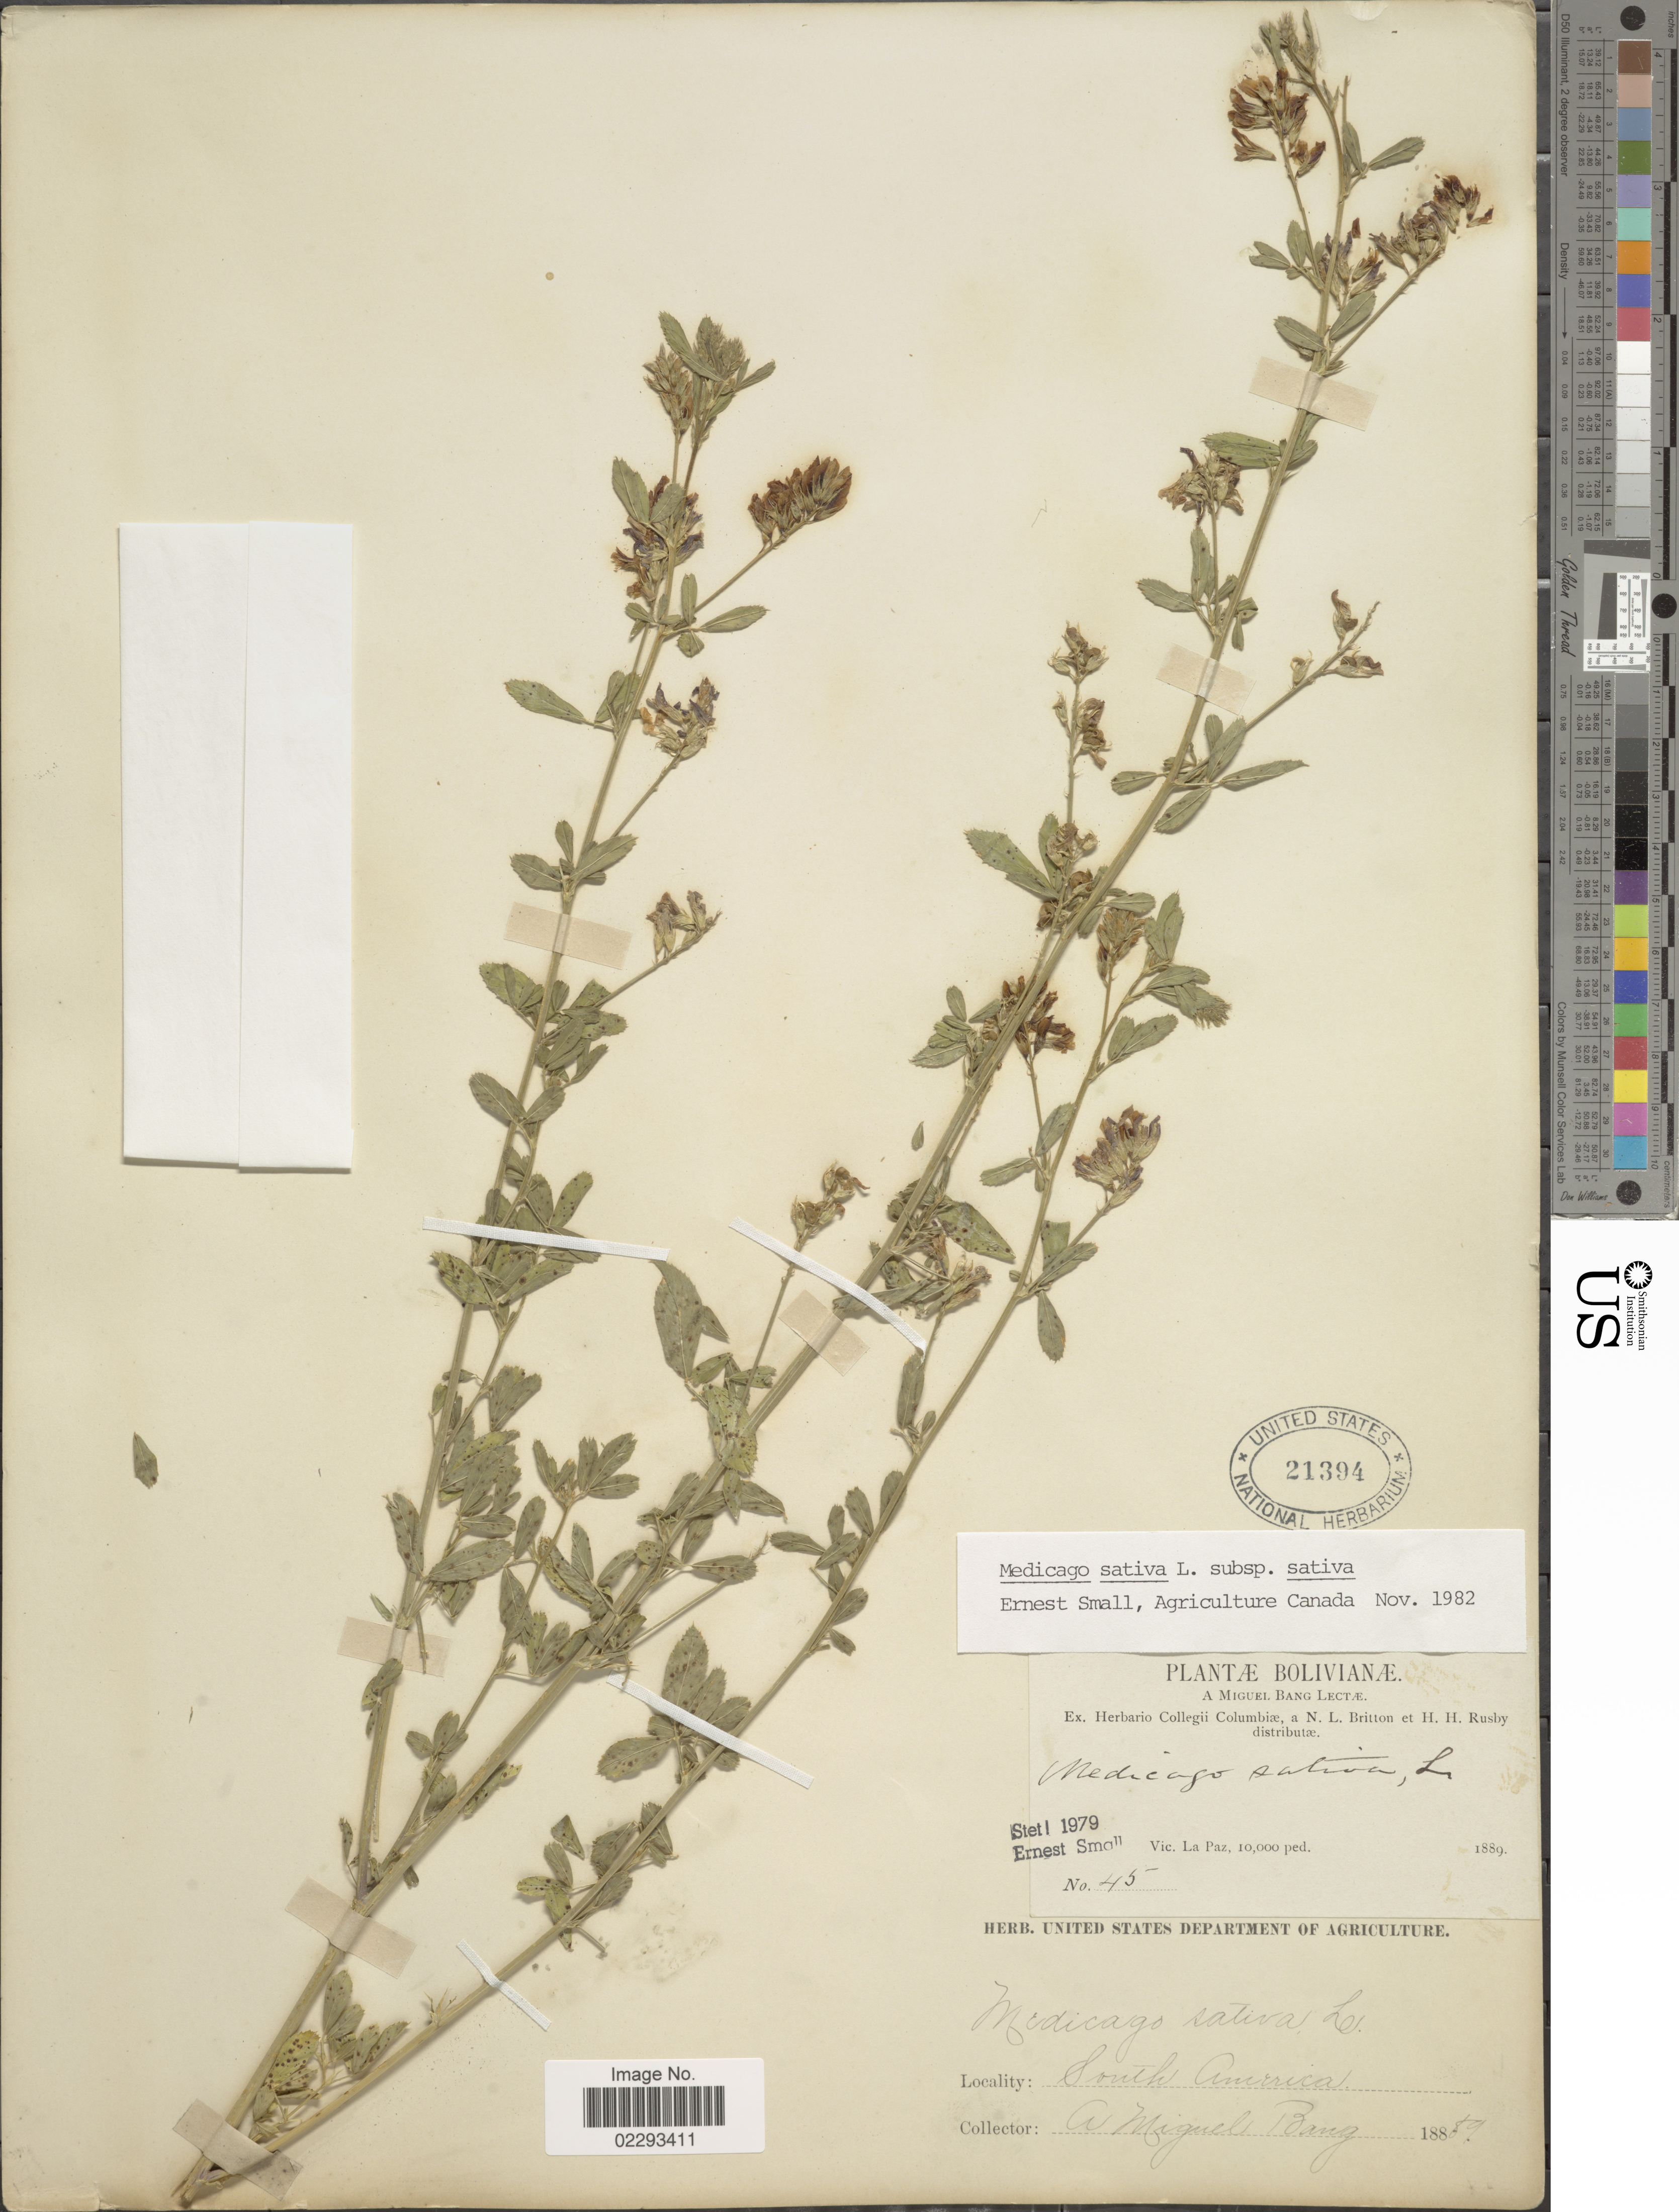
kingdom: Plantae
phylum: Tracheophyta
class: Magnoliopsida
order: Fabales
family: Fabaceae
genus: Medicago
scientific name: Medicago sativa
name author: L.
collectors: M. Bang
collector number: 45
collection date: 1889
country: Bolivia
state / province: La Paz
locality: South America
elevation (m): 3048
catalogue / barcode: US 21394